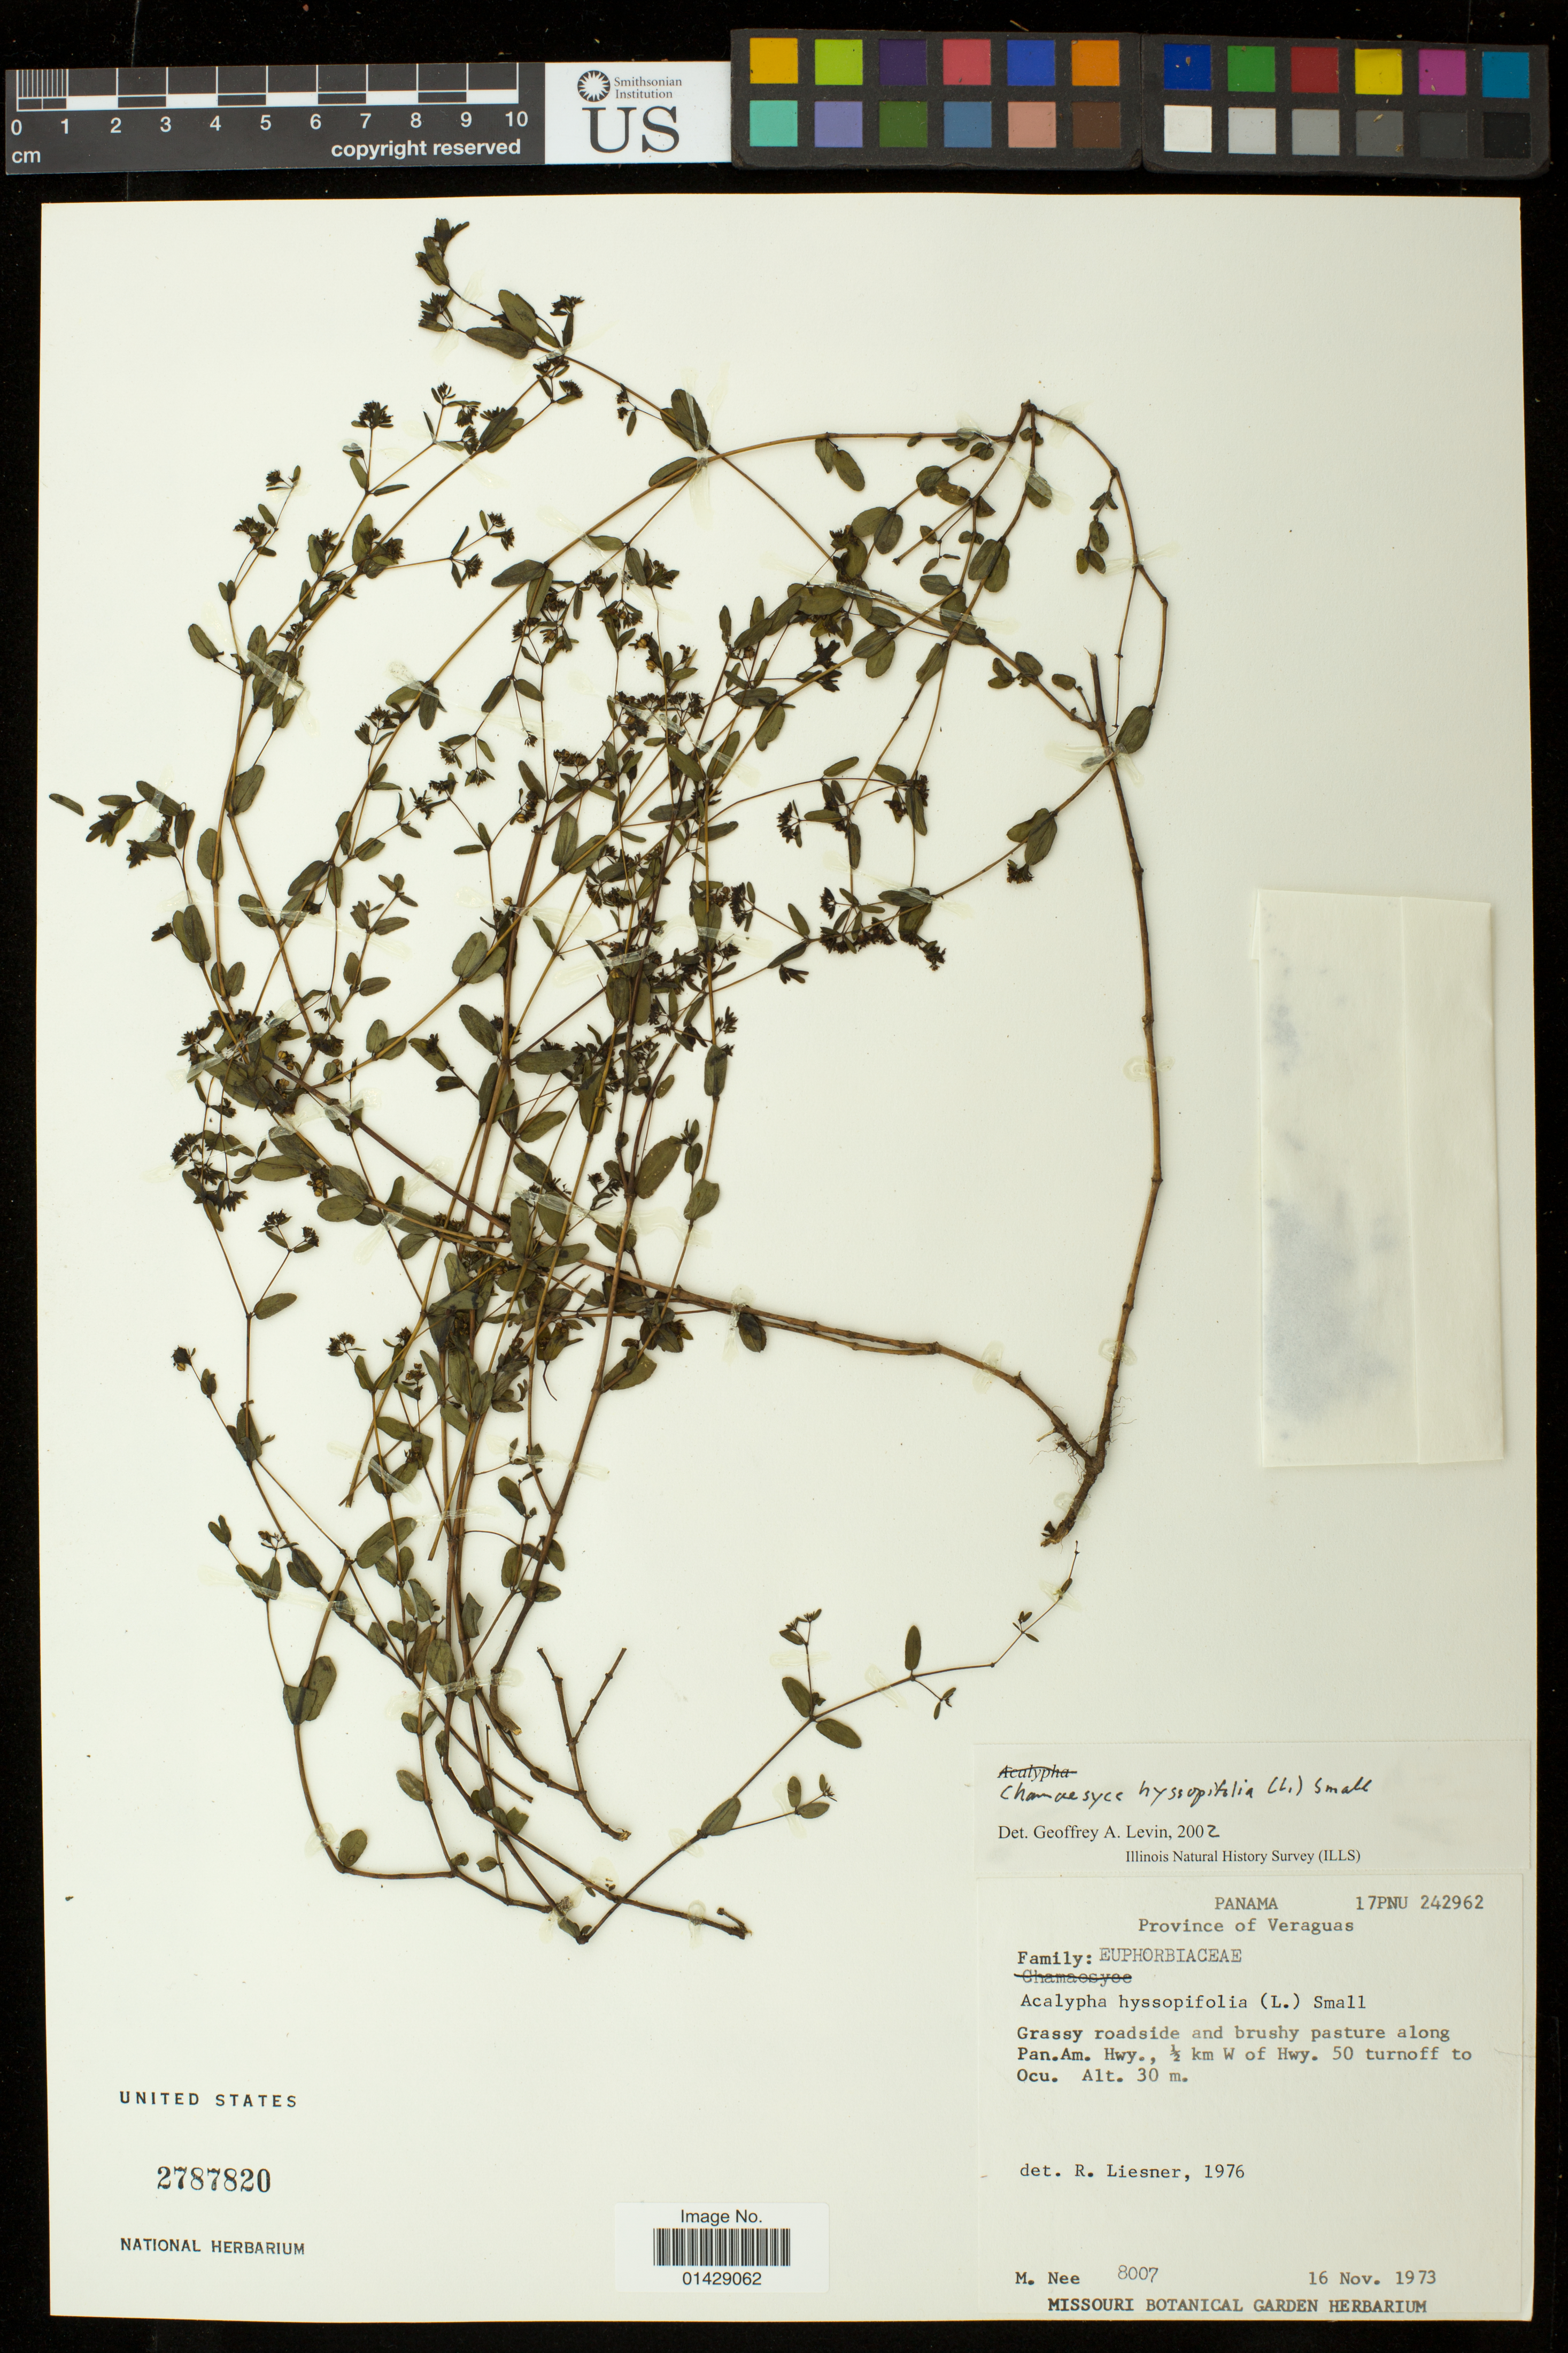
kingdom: Plantae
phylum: Tracheophyta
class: Magnoliopsida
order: Malpighiales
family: Euphorbiaceae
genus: Euphorbia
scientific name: Euphorbia hyssopifolia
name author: L.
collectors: M. Nee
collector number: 8007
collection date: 1973-11-16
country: Panama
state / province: Veraguas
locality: Grassy roadside and brushy pasture along Pan. Am. Hwy., 1/2 km W of Hwy. 50 turnoff to Ocu.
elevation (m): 30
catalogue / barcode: US 2787820